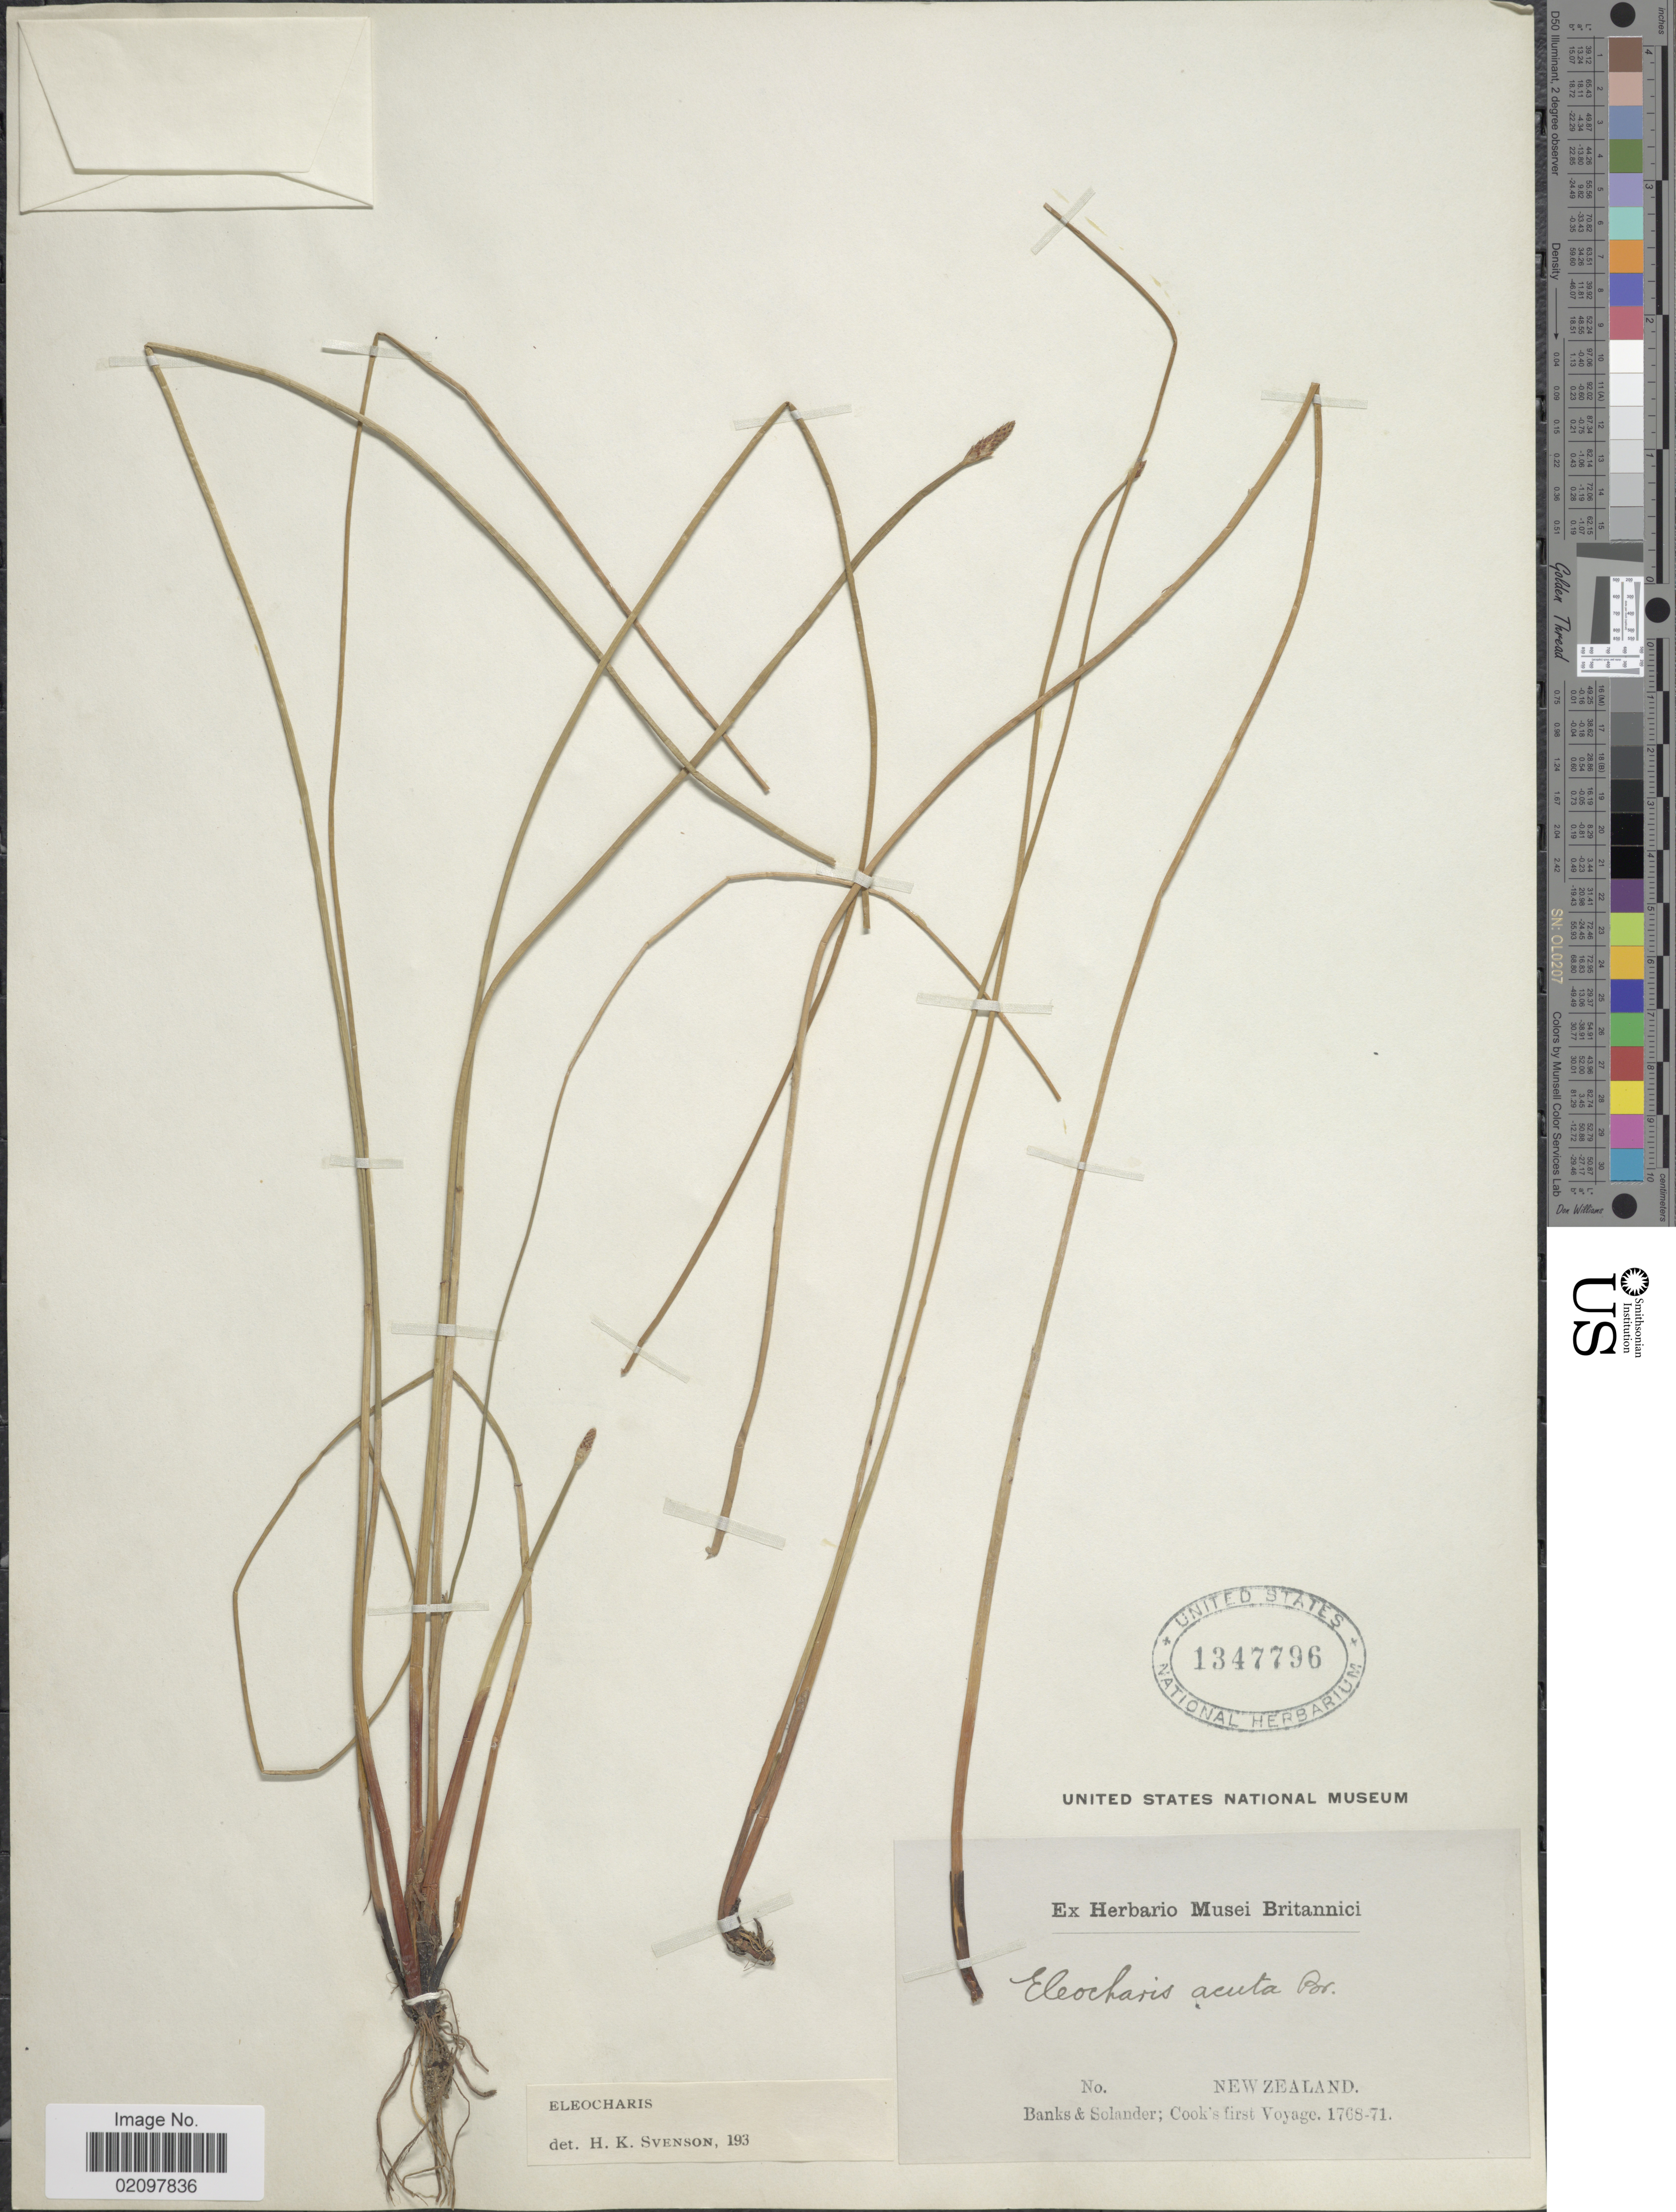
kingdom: Plantae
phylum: Tracheophyta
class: Liliopsida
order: Poales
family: Cyperaceae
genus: Eleocharis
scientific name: Eleocharis acuta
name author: R. Br.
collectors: -- Banks & -- Solander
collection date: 1768/1771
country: New Zealand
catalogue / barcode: US 1347796